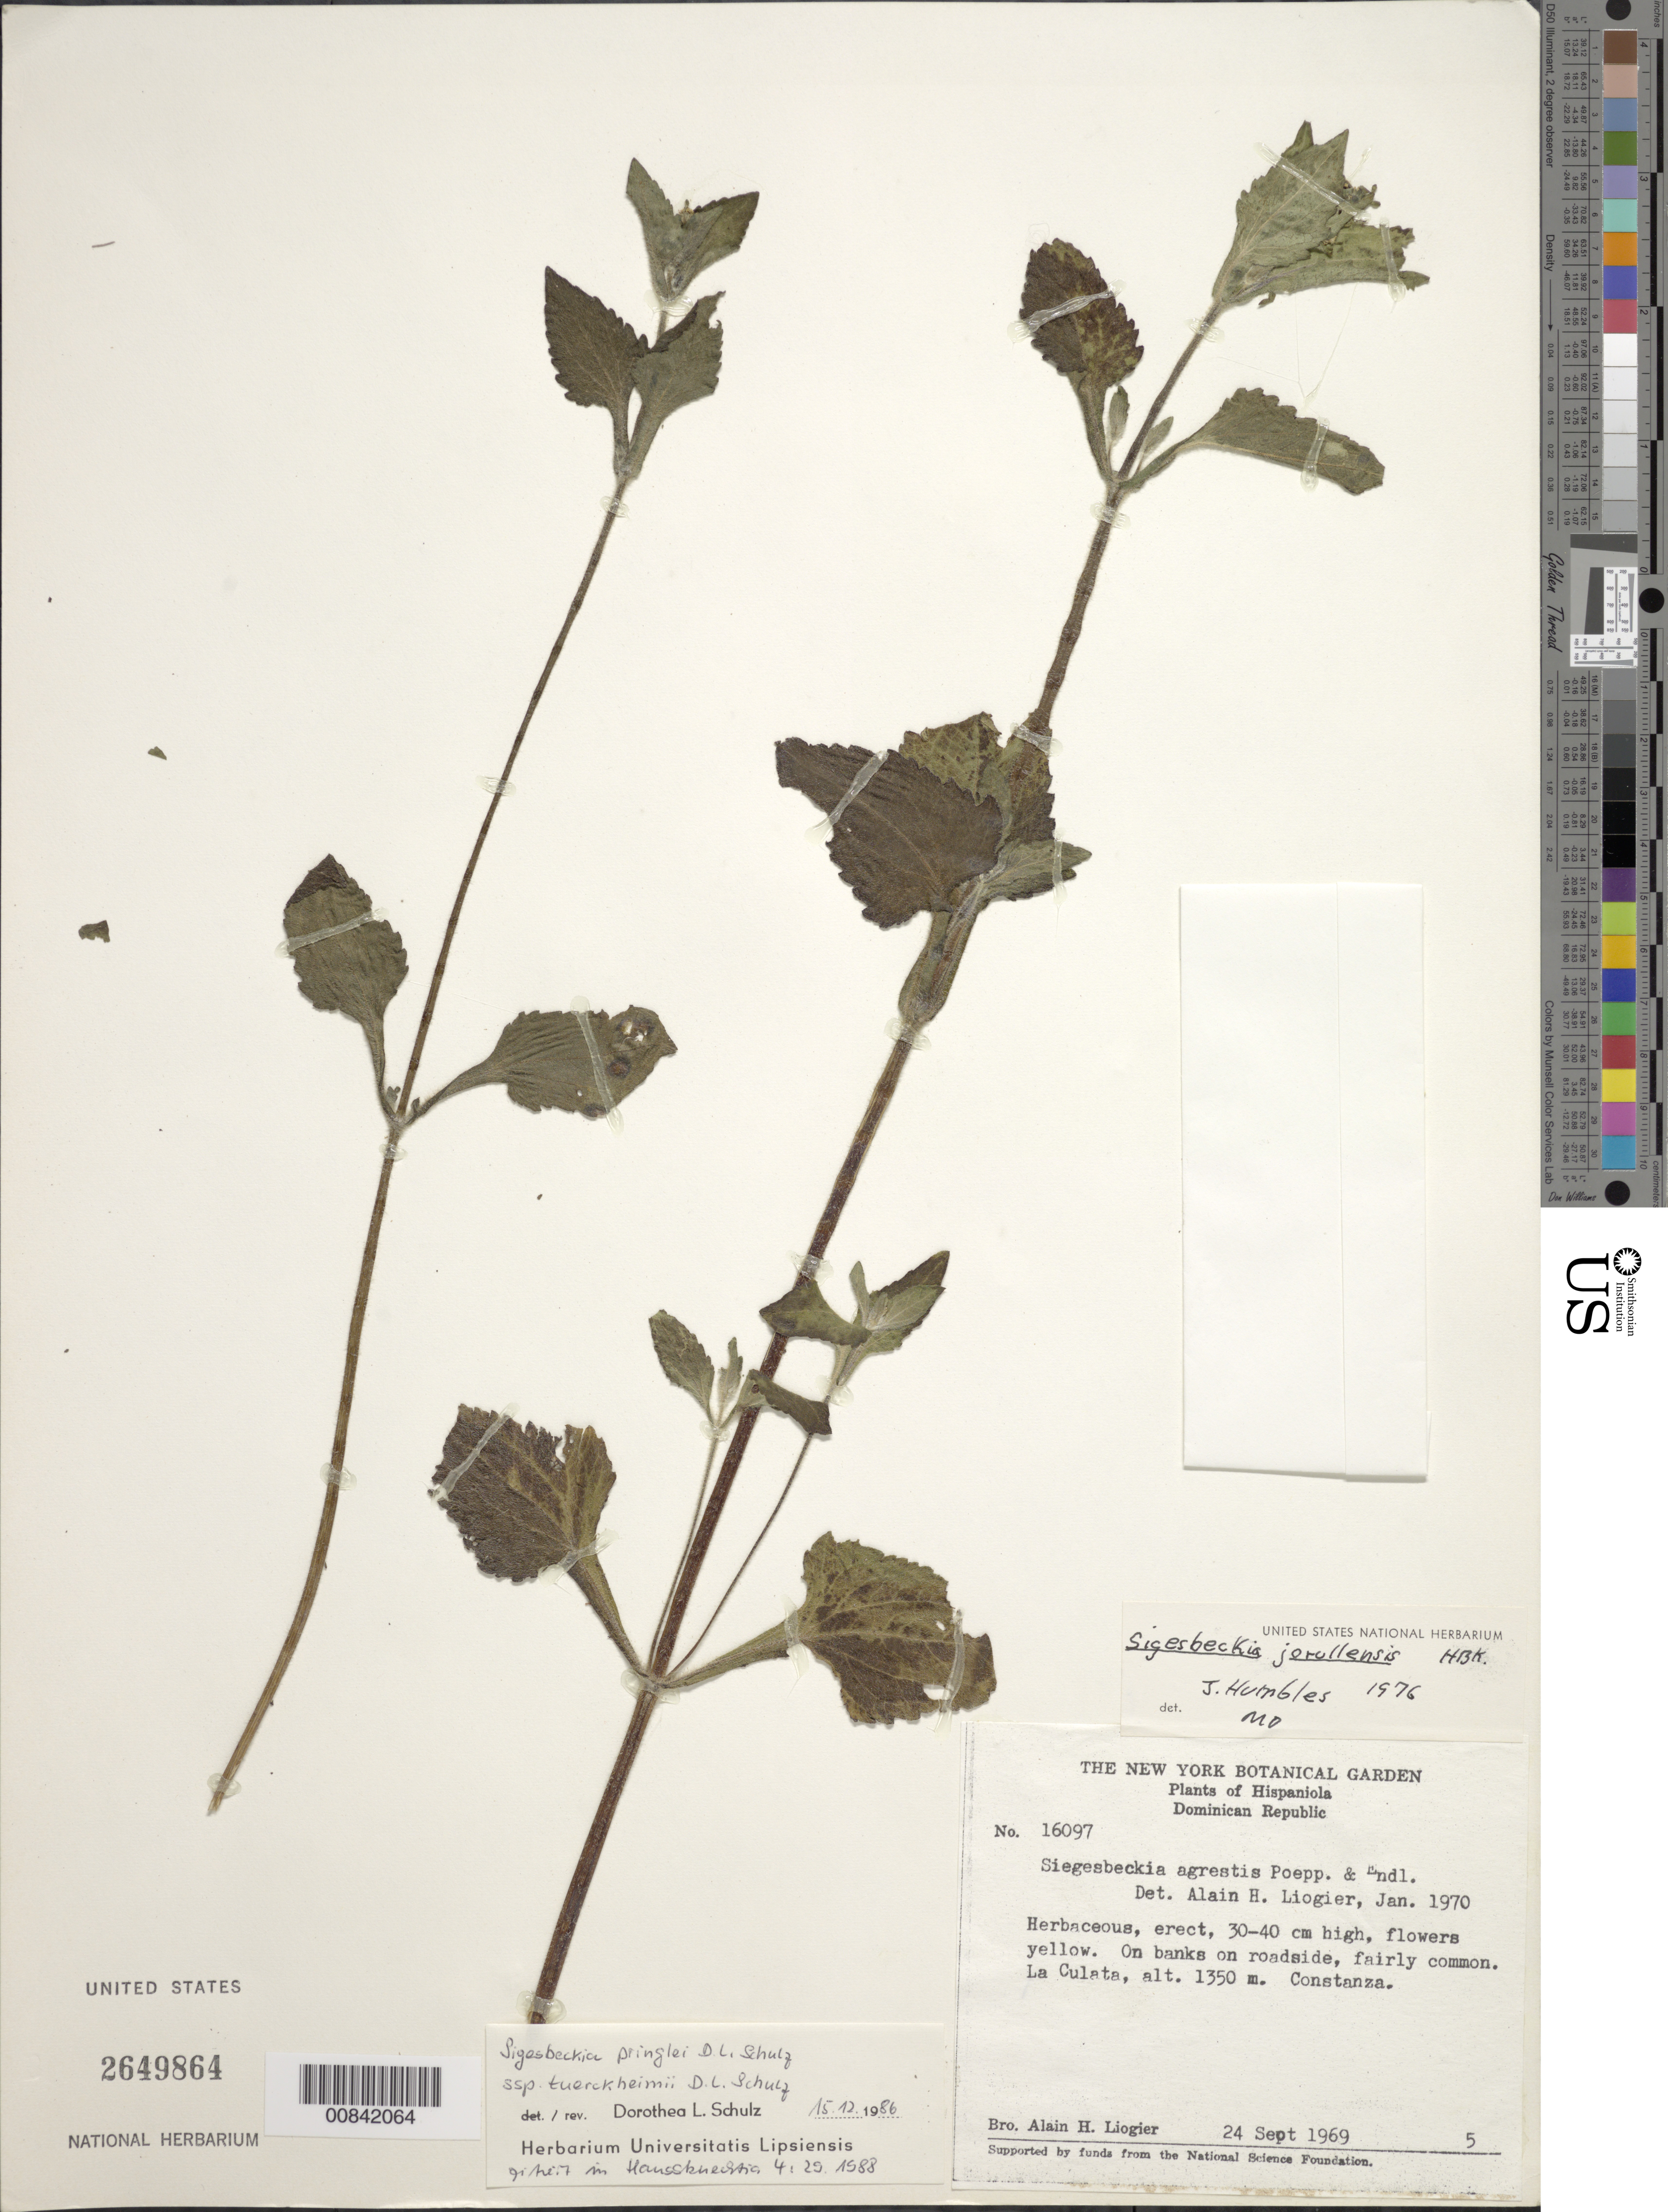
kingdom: Plantae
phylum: Tracheophyta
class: Magnoliopsida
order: Asterales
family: Asteraceae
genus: Sigesbeckia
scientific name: Sigesbeckia pringlei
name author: D.L. Schulz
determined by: Schulz, D. L.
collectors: A. H. Liogier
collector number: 16097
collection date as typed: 24 Sep 1969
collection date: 1969-09-24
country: Dominican Republic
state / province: La Vega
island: Hispaniola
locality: La Culata, Constanza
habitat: On banks on roadside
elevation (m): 1350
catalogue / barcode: US 2649864